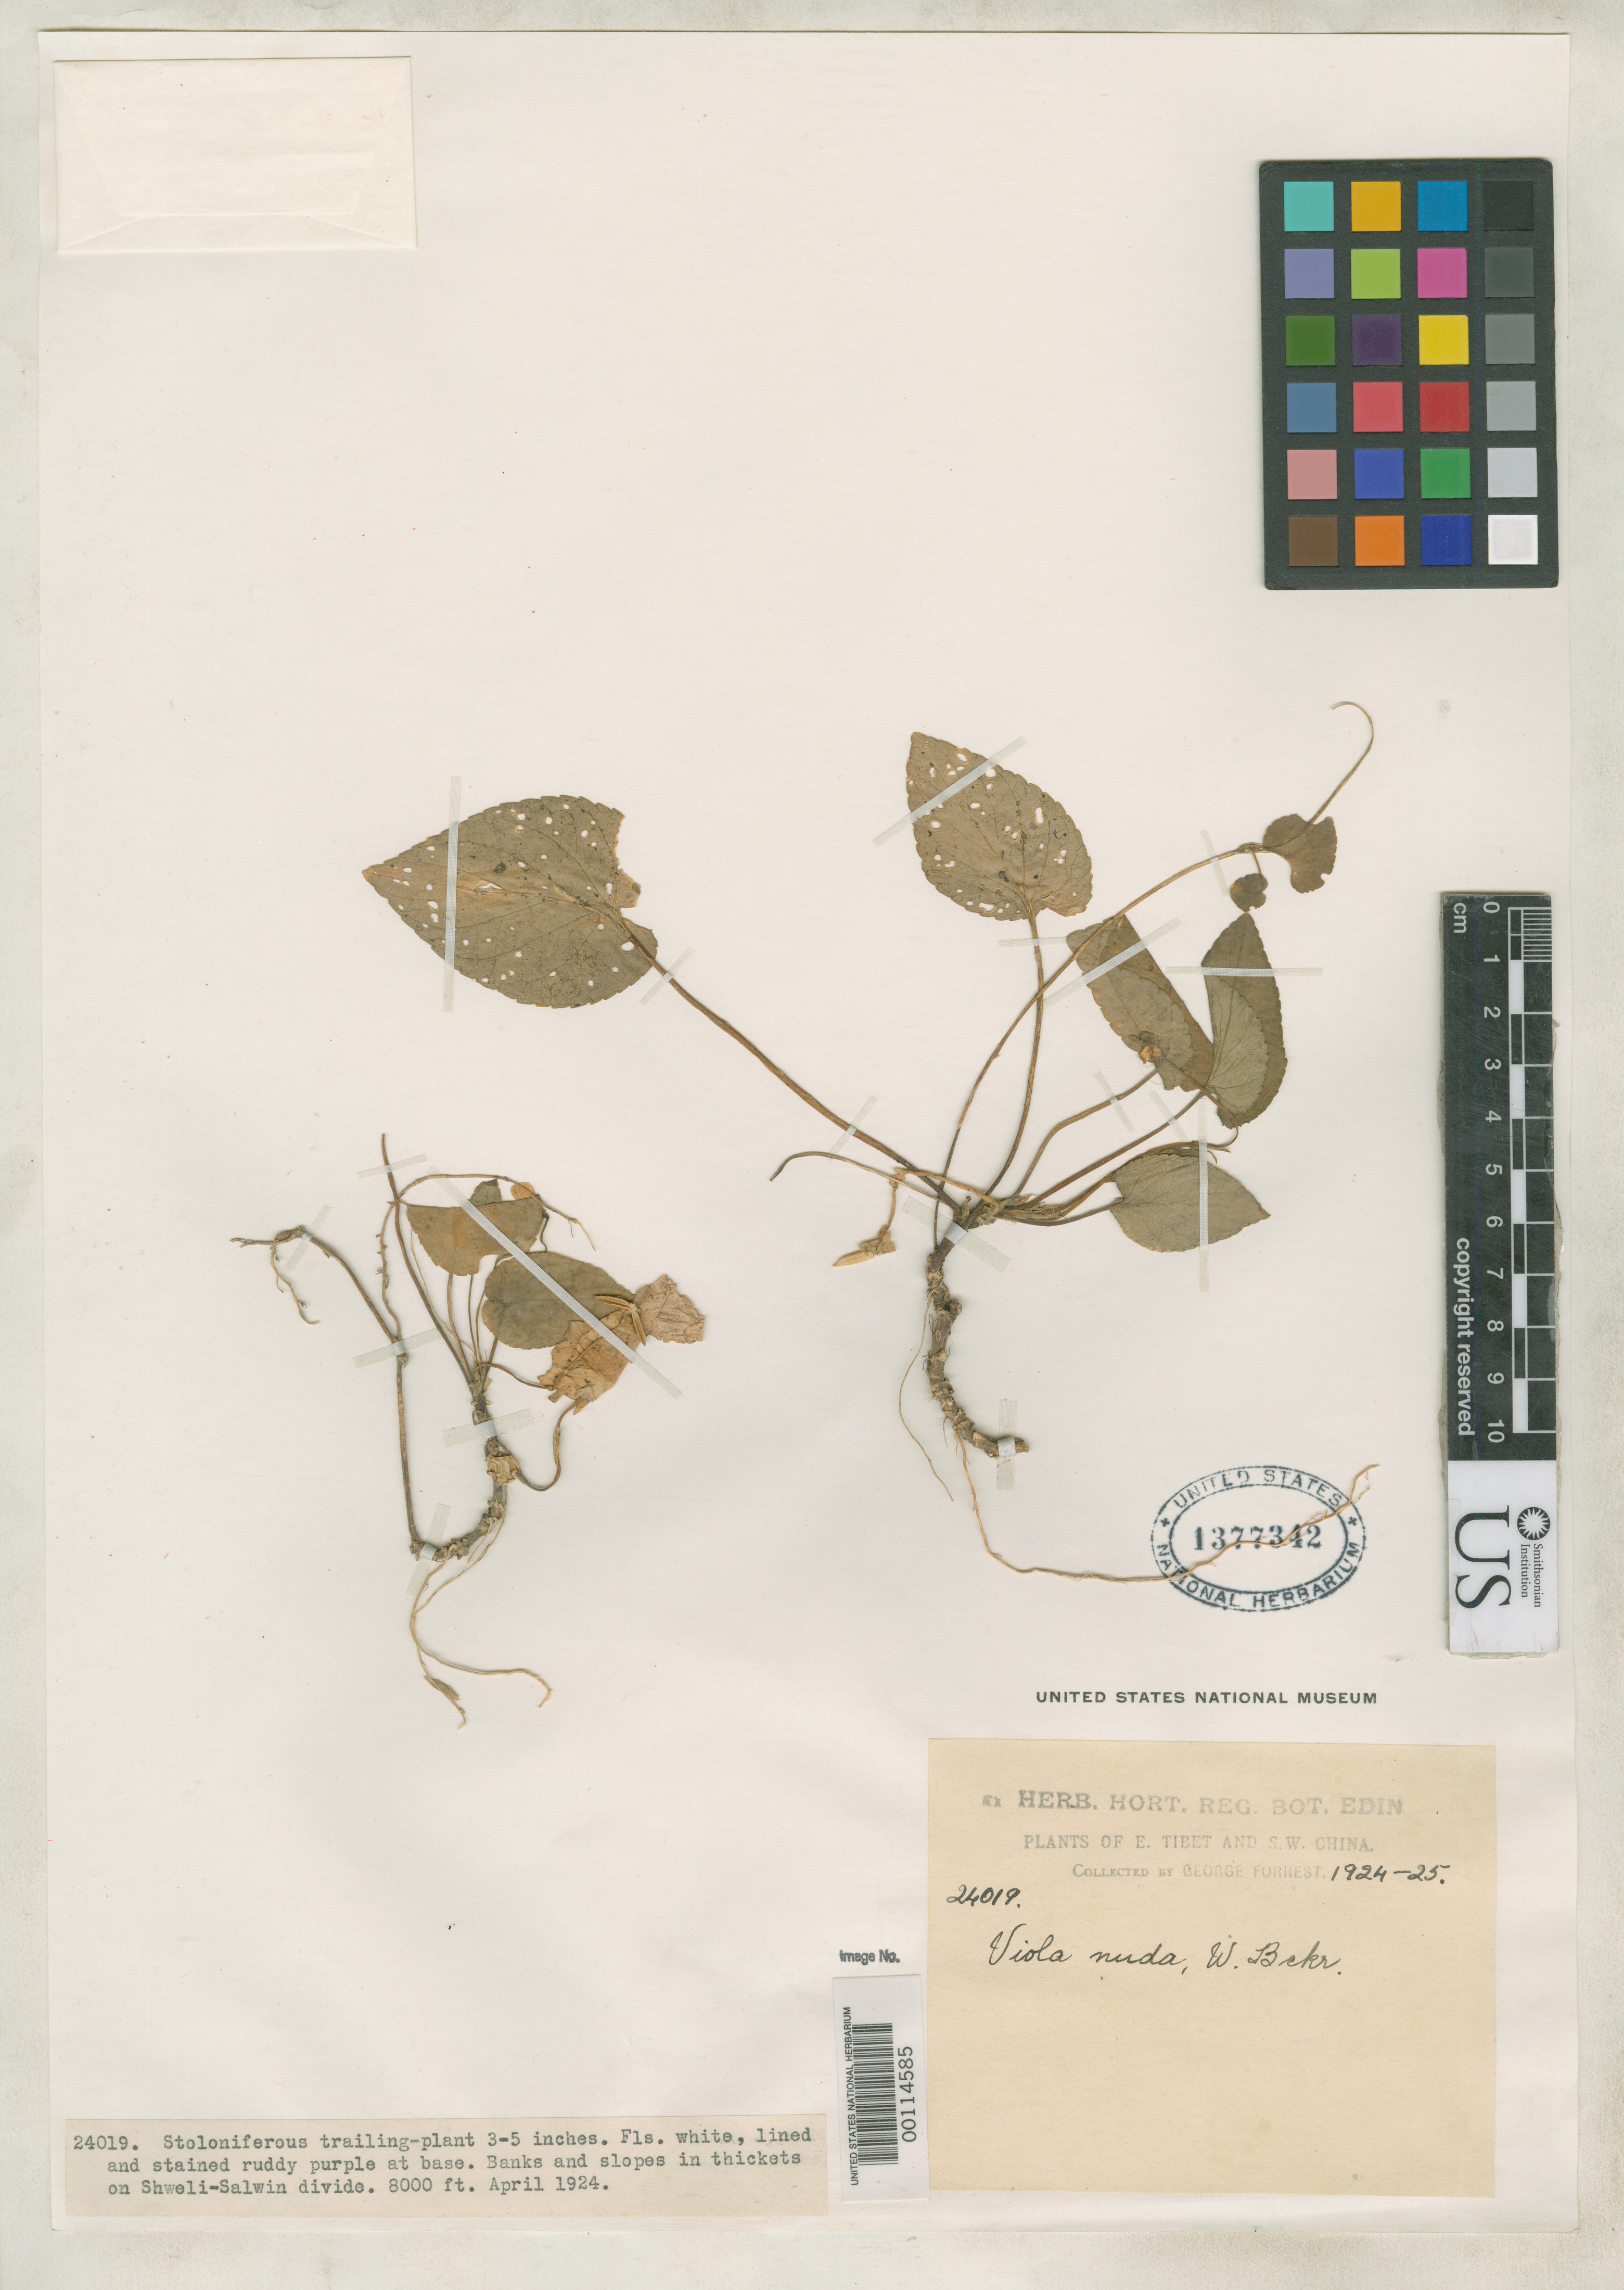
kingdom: Plantae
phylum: Tracheophyta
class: Magnoliopsida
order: Malpighiales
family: Violaceae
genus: Viola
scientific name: Viola nuda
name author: W. Becker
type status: Isotype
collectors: G. Forrest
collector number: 24019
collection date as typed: Apr 1924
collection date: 1924-04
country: China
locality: Shweli-Salwin Divide.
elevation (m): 2438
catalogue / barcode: US 1377342